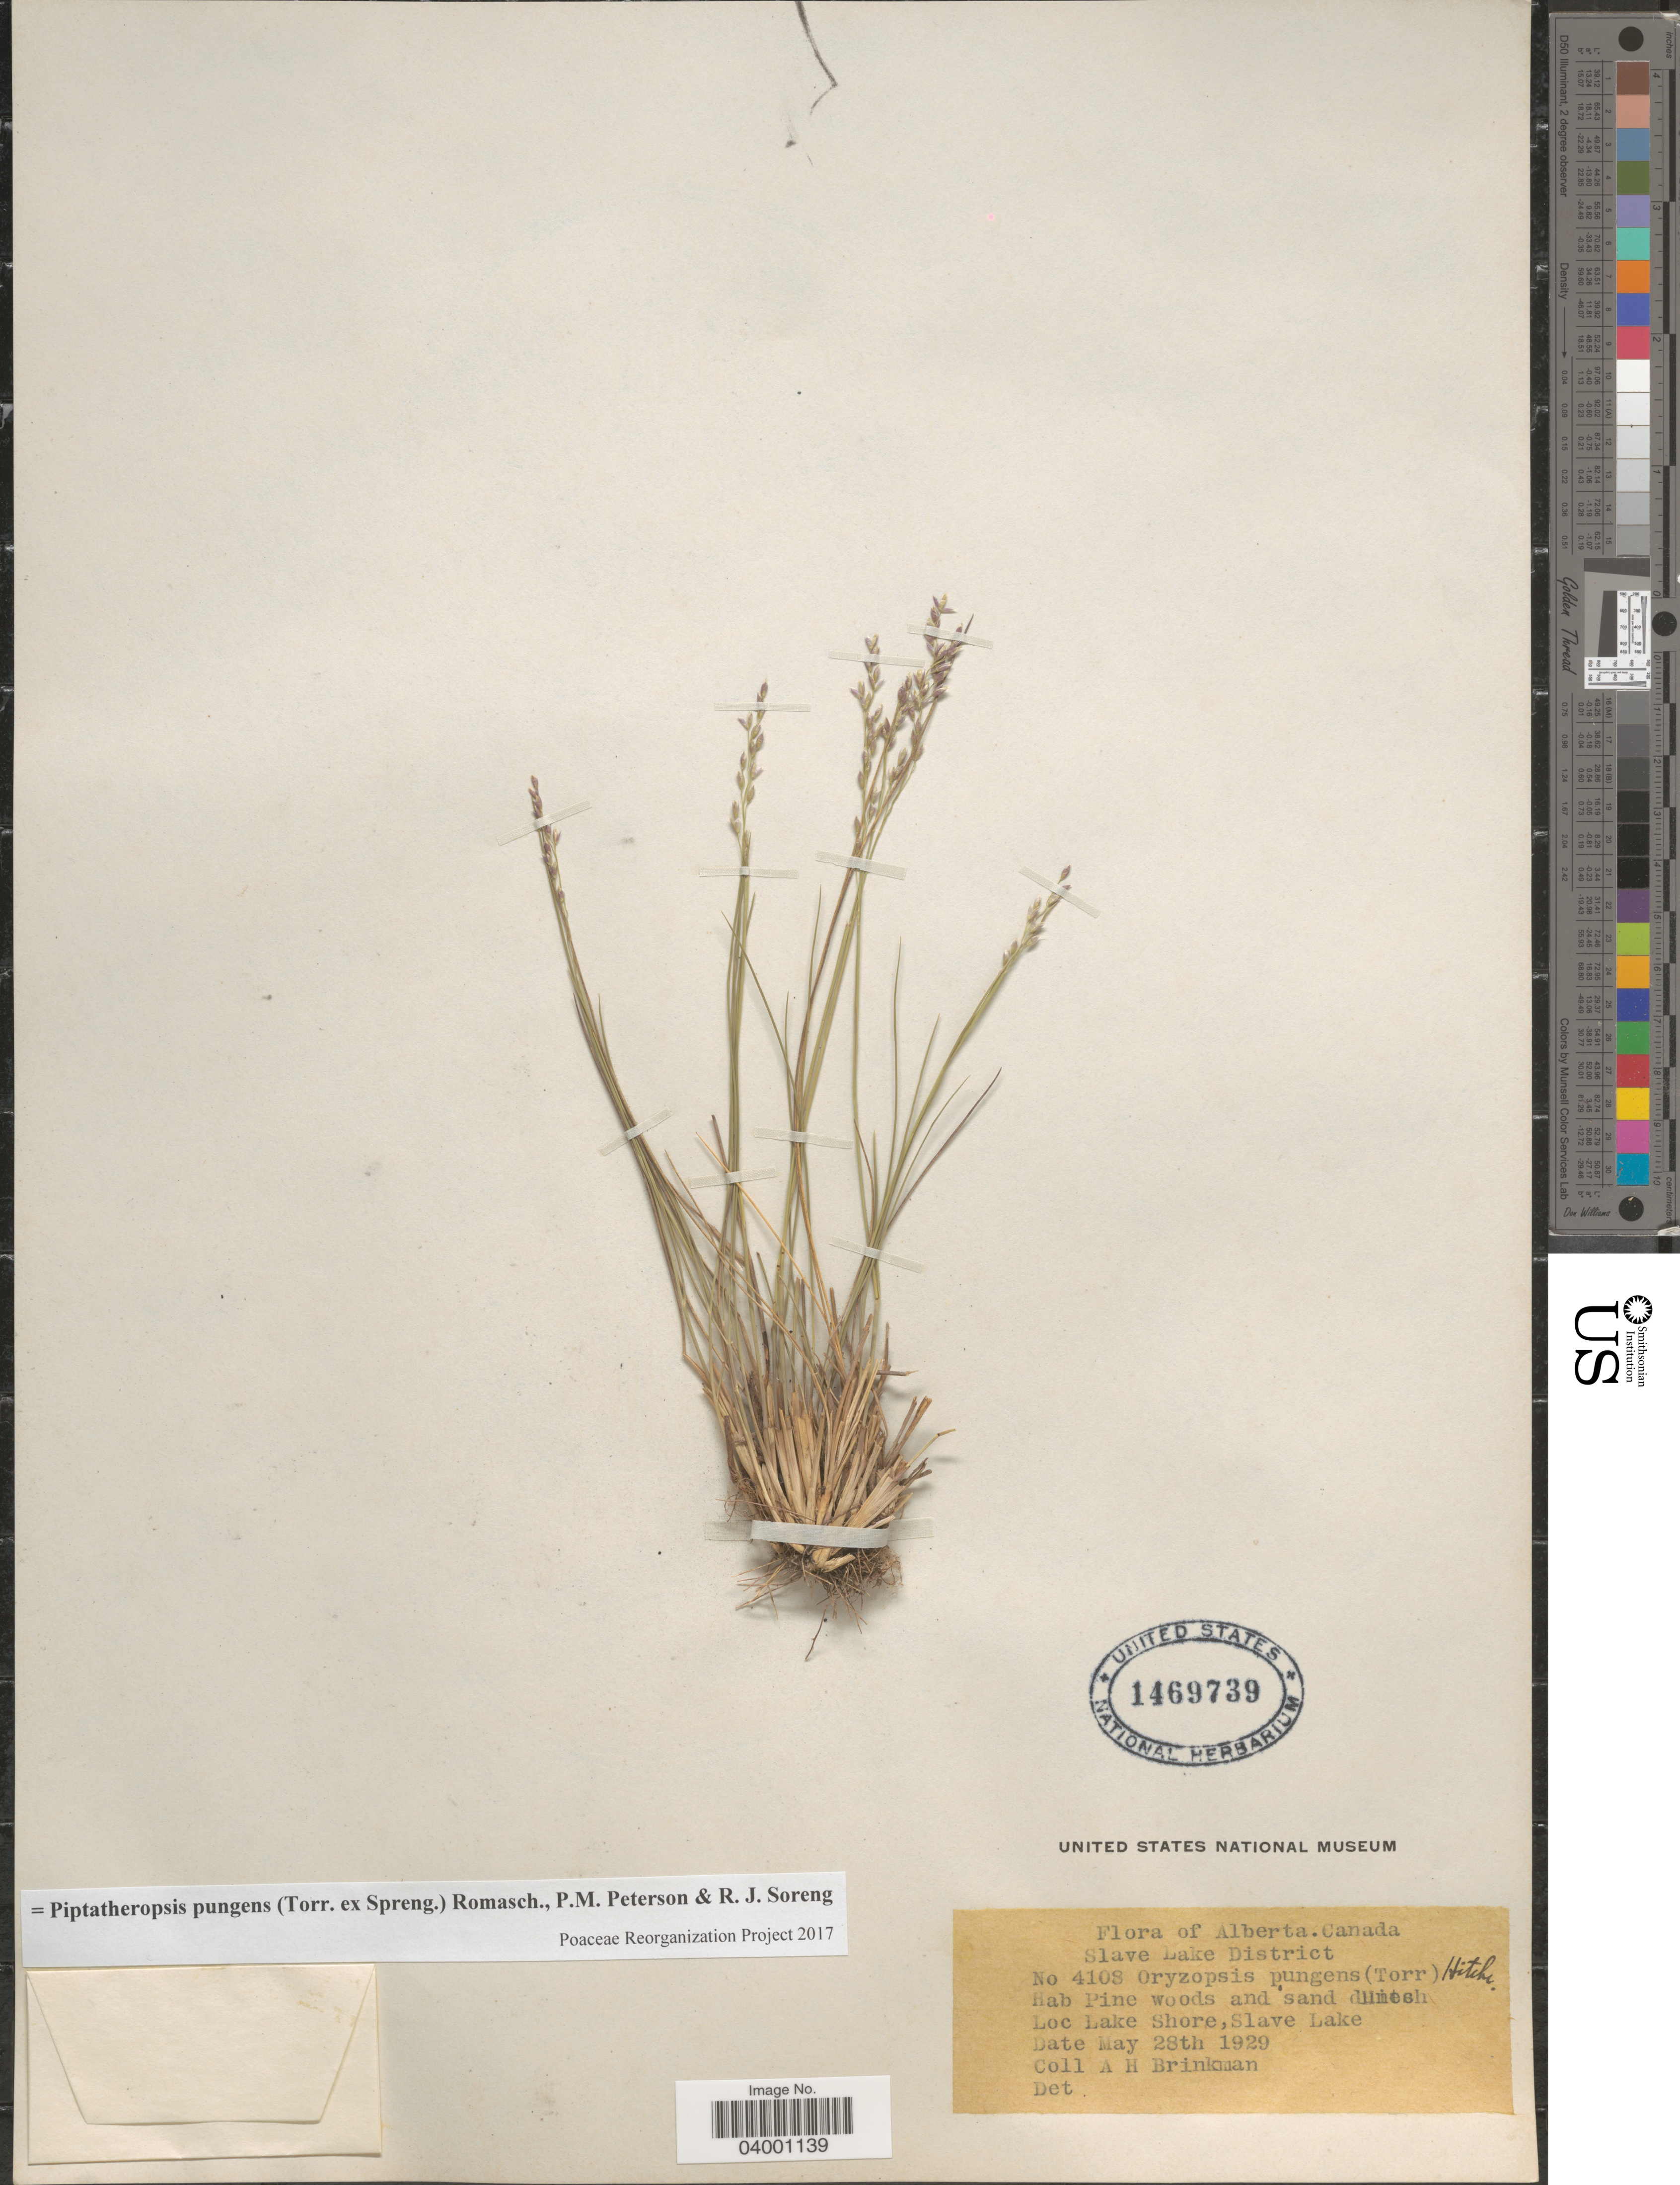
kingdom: Plantae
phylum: Tracheophyta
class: Liliopsida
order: Poales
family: Poaceae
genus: Piptatheropsis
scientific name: Piptatheropsis pungens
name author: (Torr. ex Spreng.) Romasch. et al.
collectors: A. Brinkman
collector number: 4108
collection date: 1929-05-28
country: Canada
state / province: Alberta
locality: Slave Lake District. Lake Shore, Slave Lake.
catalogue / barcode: US 1469739